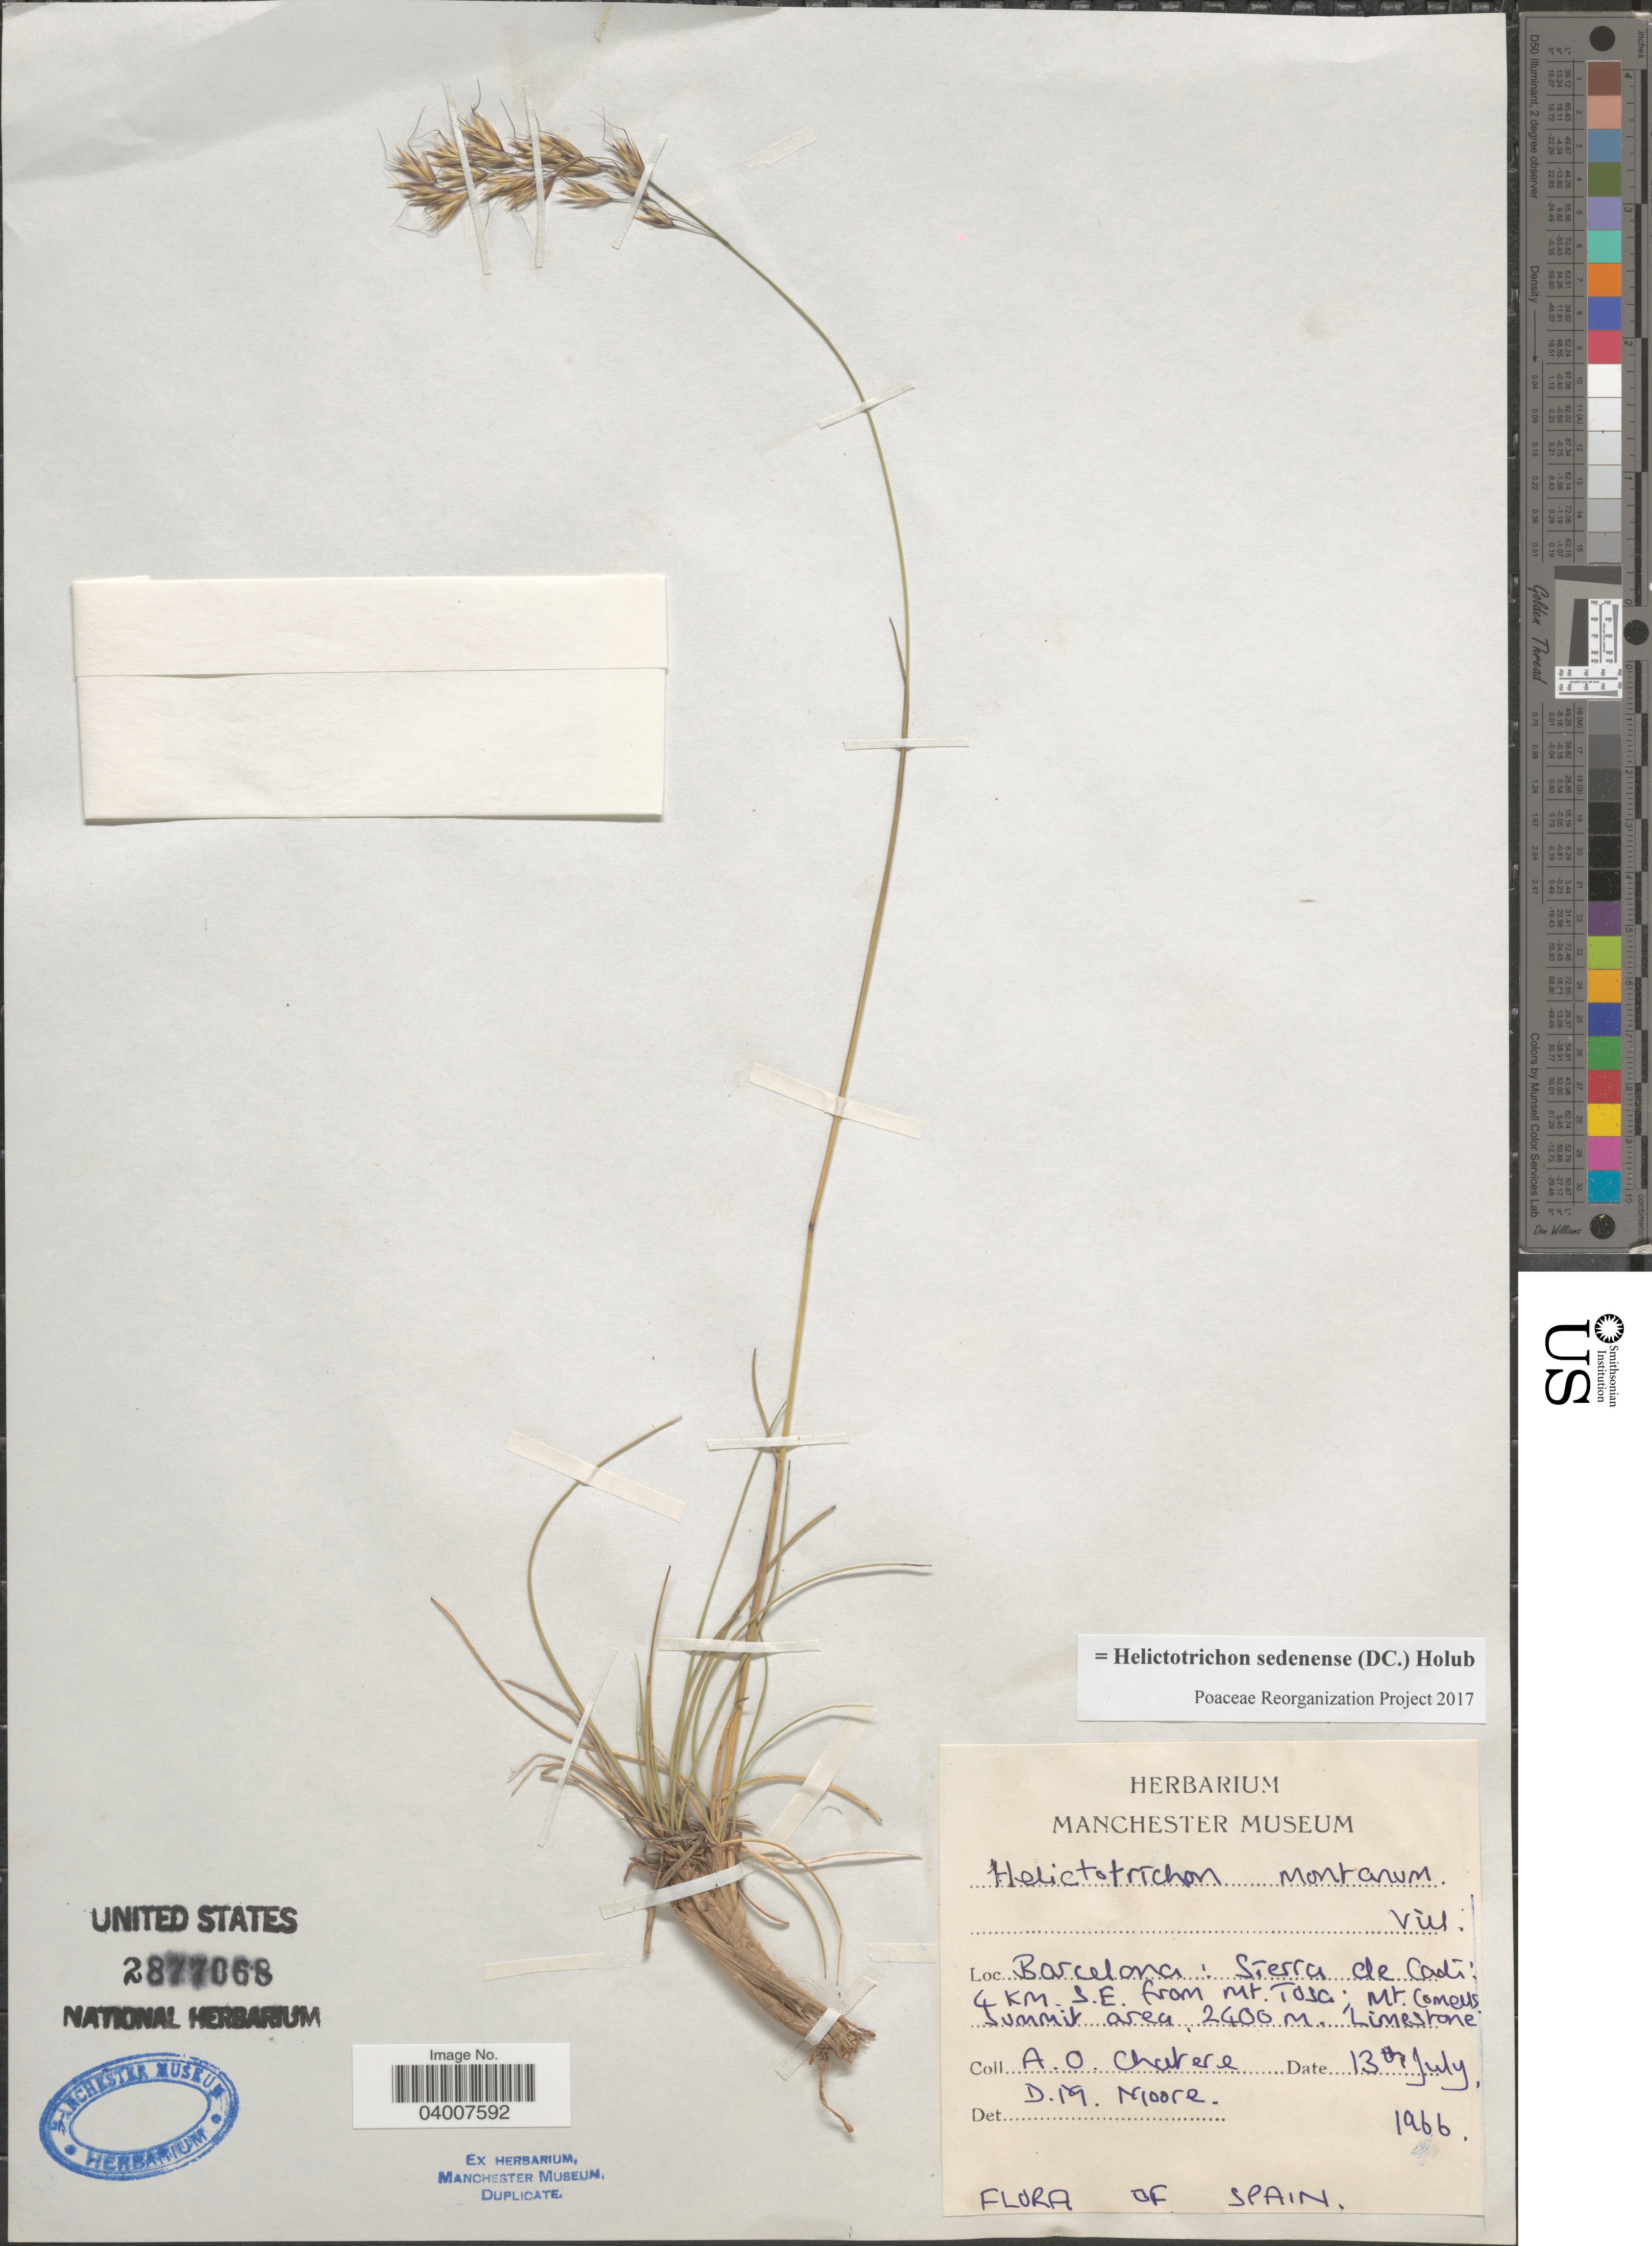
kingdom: Plantae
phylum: Tracheophyta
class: Liliopsida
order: Poales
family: Poaceae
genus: Helictotrichon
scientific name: Helictotrichon sedenense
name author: (DC.) Holub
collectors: A. O. Chater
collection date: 1966-07-13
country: Spain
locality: Barcelona: Sierra de Cadi: 4 km. S.E. from Mt. Tosa; Mt. Comeus, summit area.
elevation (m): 2400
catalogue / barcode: US 2877068